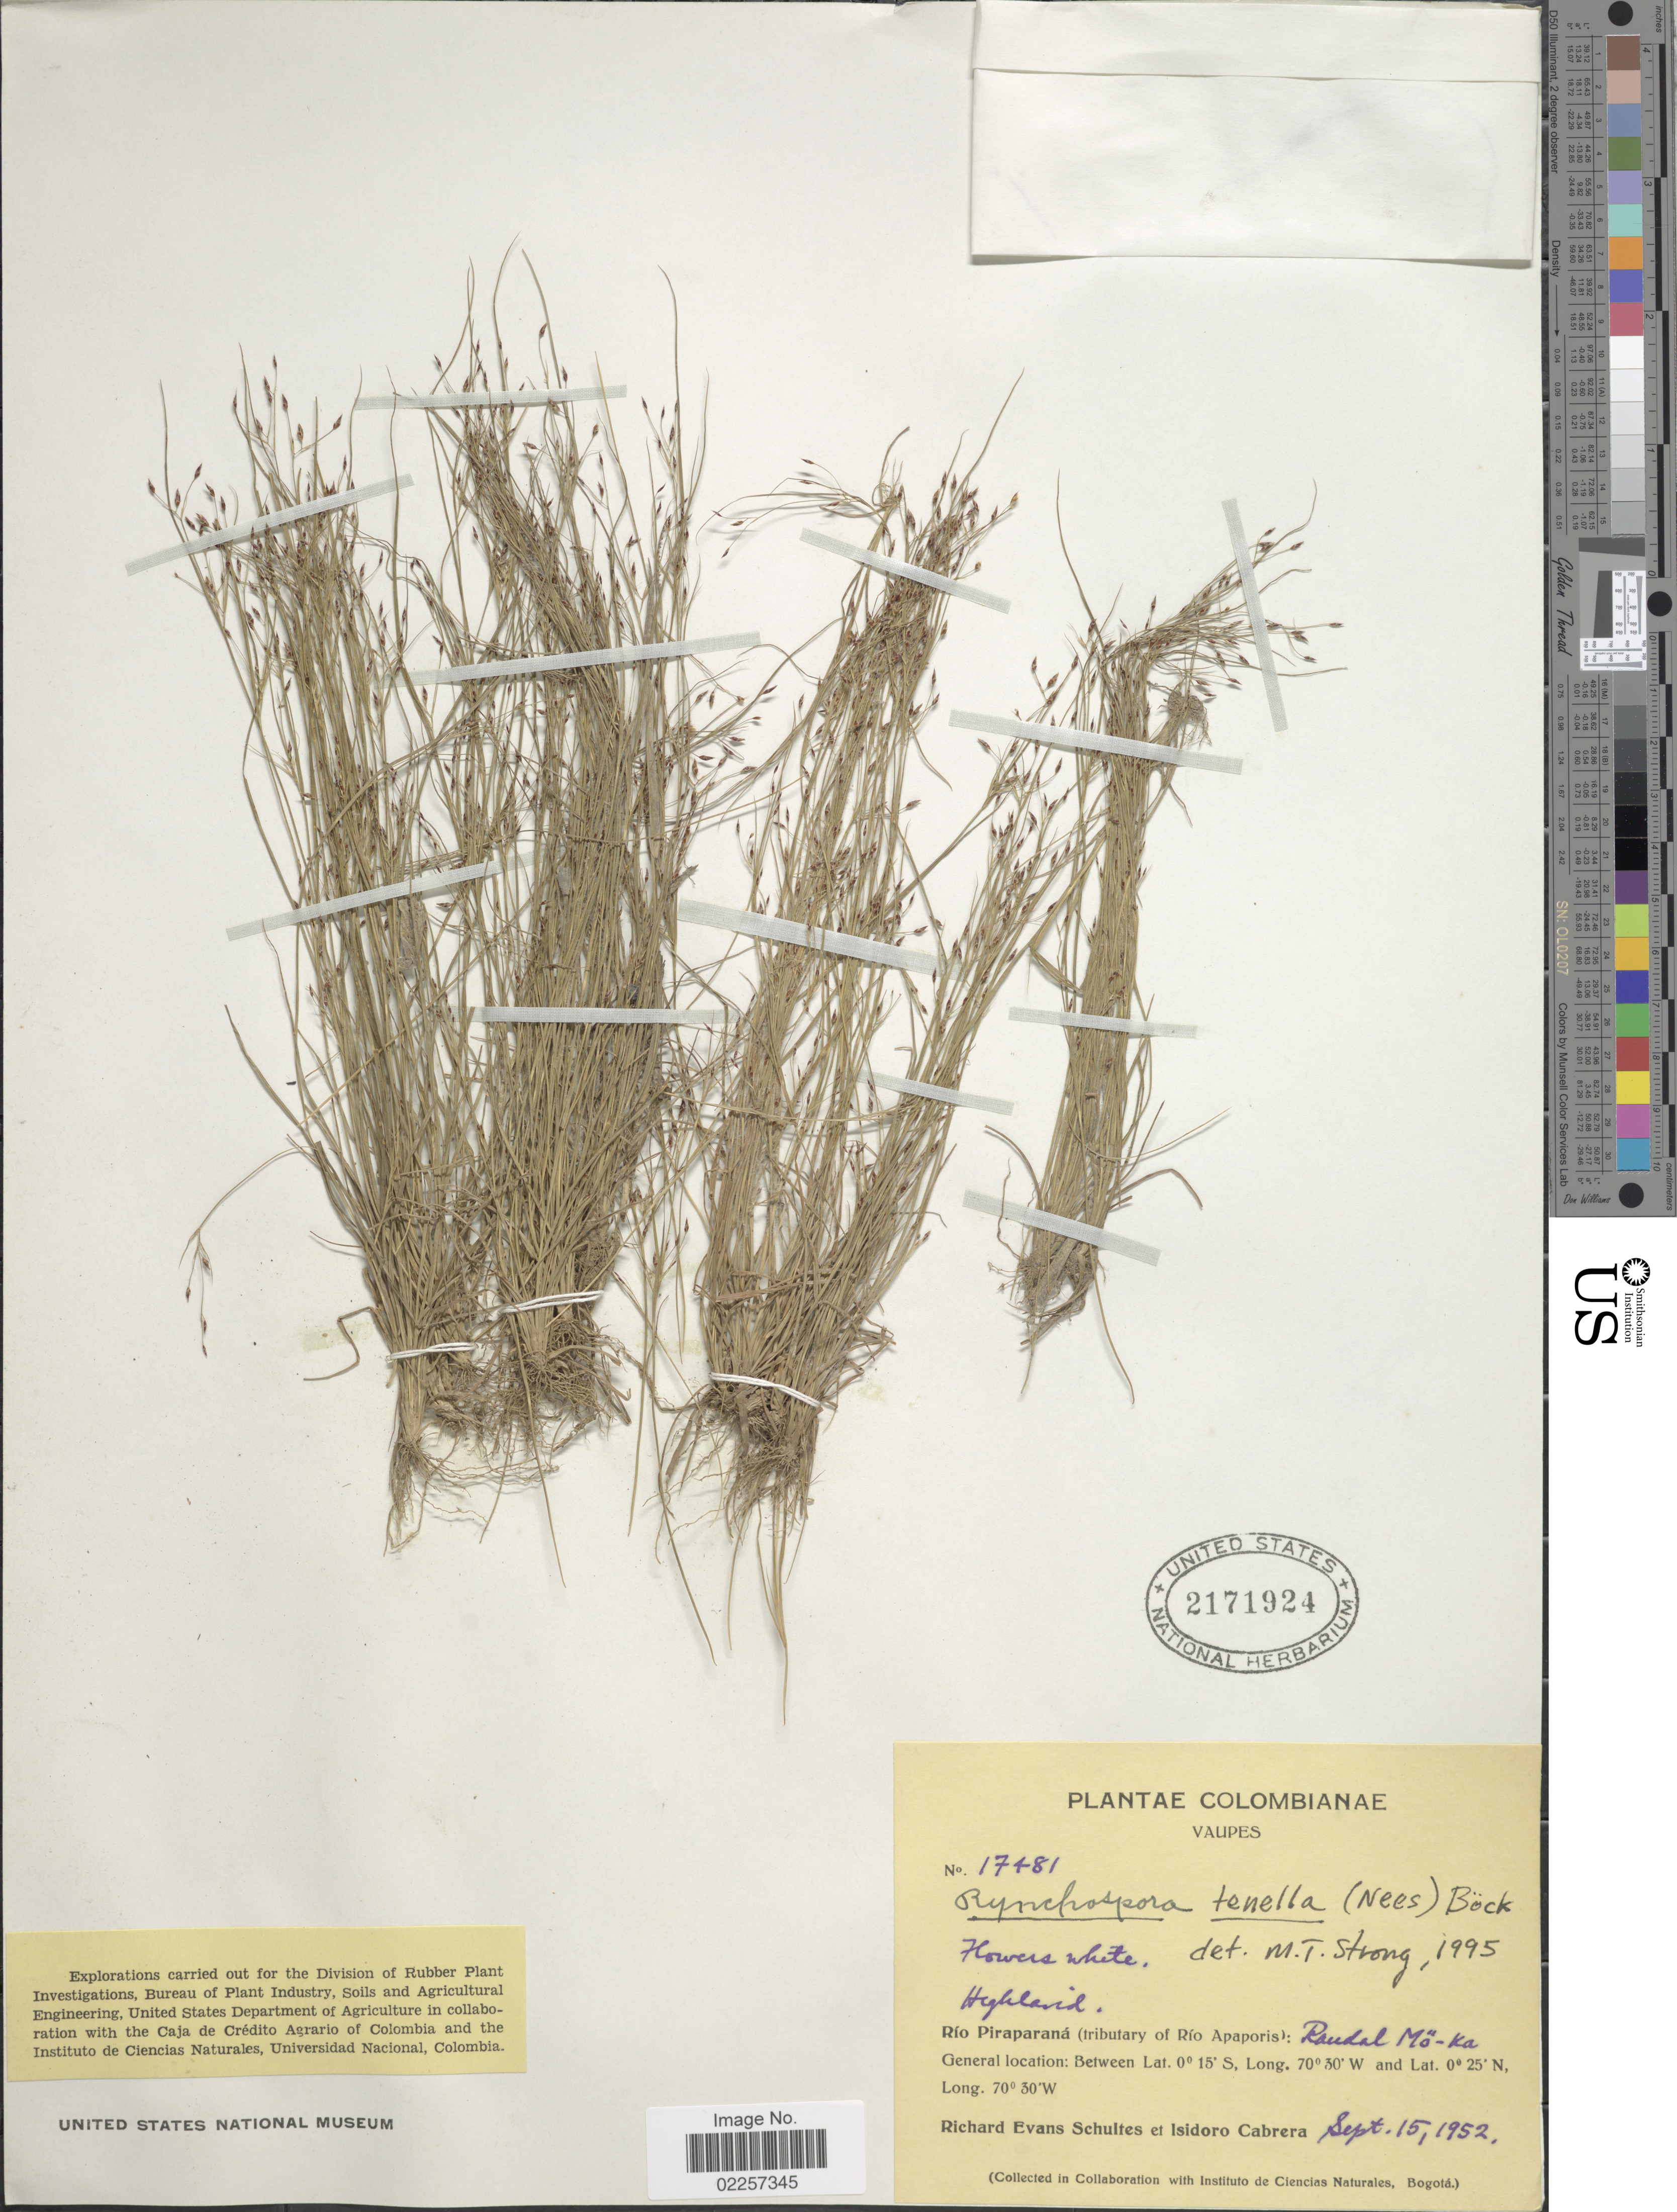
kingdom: Plantae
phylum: Tracheophyta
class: Liliopsida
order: Poales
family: Cyperaceae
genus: Rhynchospora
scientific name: Rhynchospora tenella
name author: (Nees) Boeckeler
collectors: R. E. Schultes & I. Cabrera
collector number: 17481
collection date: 1952-09-15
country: Colombia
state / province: Vaupés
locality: Rio Piraparana (tributary of Rio Apaporis): Randal Mo-ka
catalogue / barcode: US 2171924